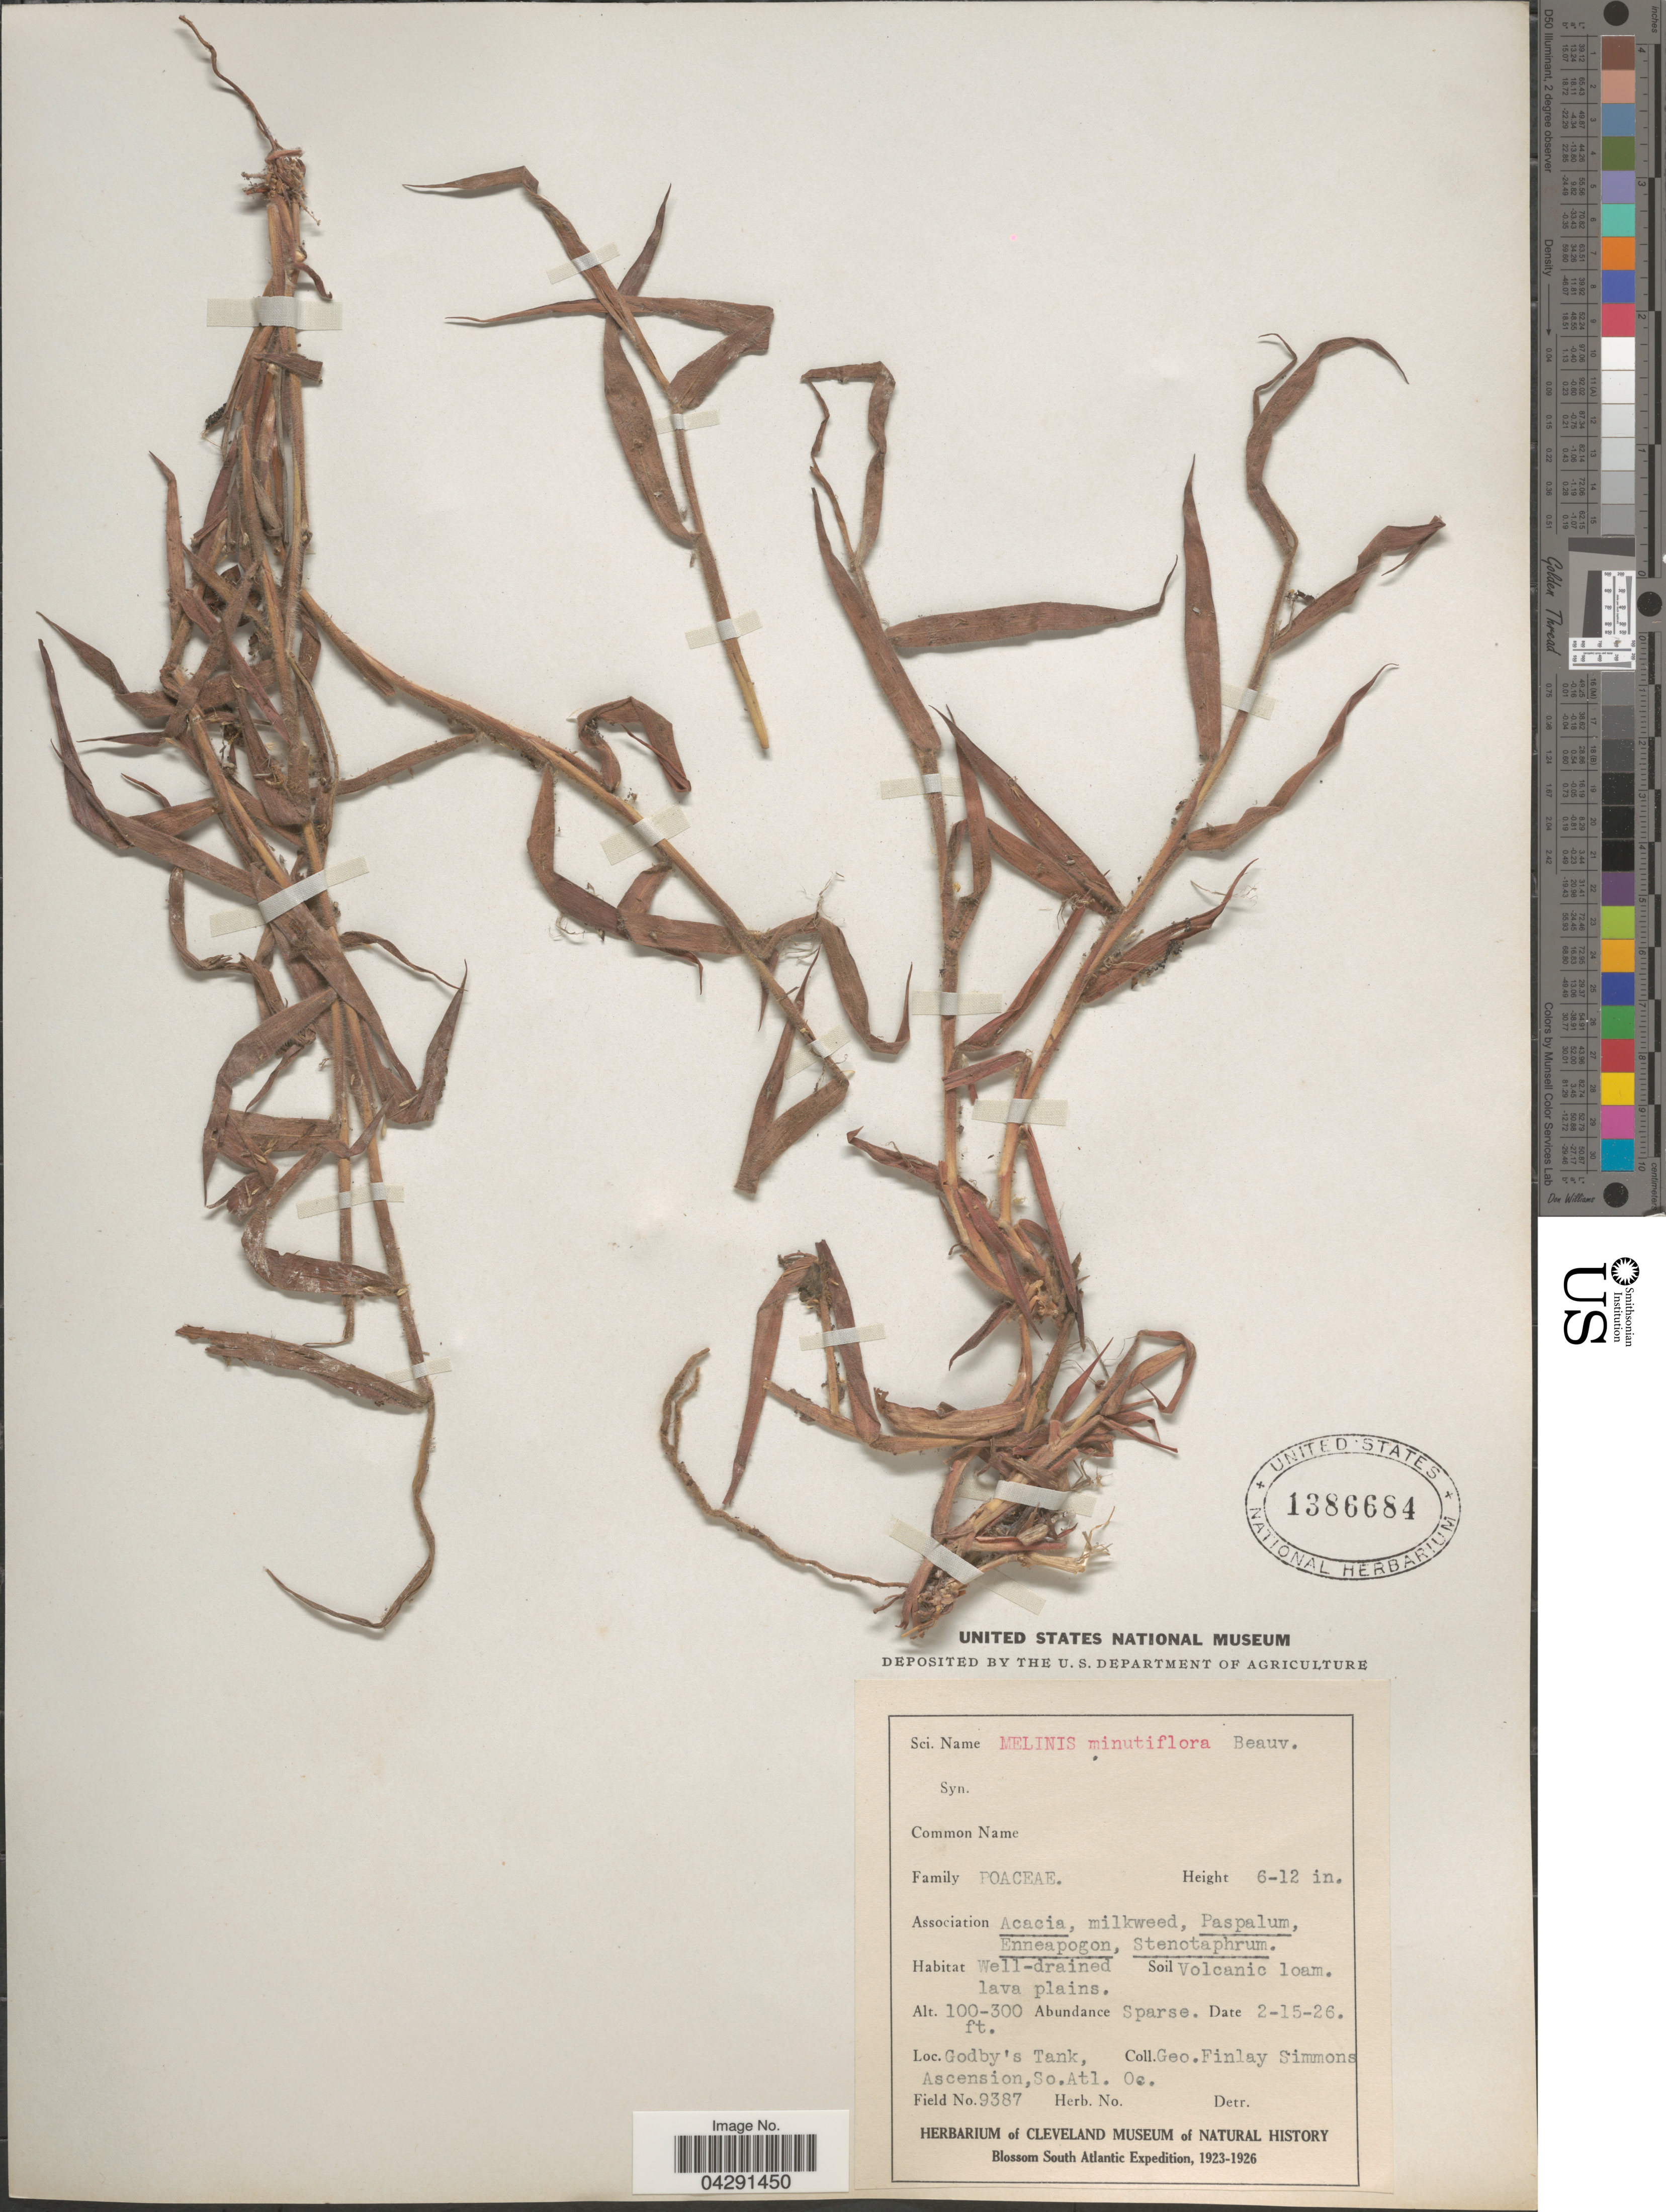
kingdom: Plantae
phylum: Tracheophyta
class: Liliopsida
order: Poales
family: Poaceae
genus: Melinis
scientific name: Melinis minutiflora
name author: P. Beauv.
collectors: G. Simmons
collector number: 9387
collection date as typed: Transcribed d/m/y: 15/2/26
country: St. Helena Islands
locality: Well-drained lava plains. Soil Volcanic loam. Godby's Tank, Ascension, So. Atl. Oc. Blossom South Atlantic Expedition, 1923-1926.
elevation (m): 30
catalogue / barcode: US 1386684